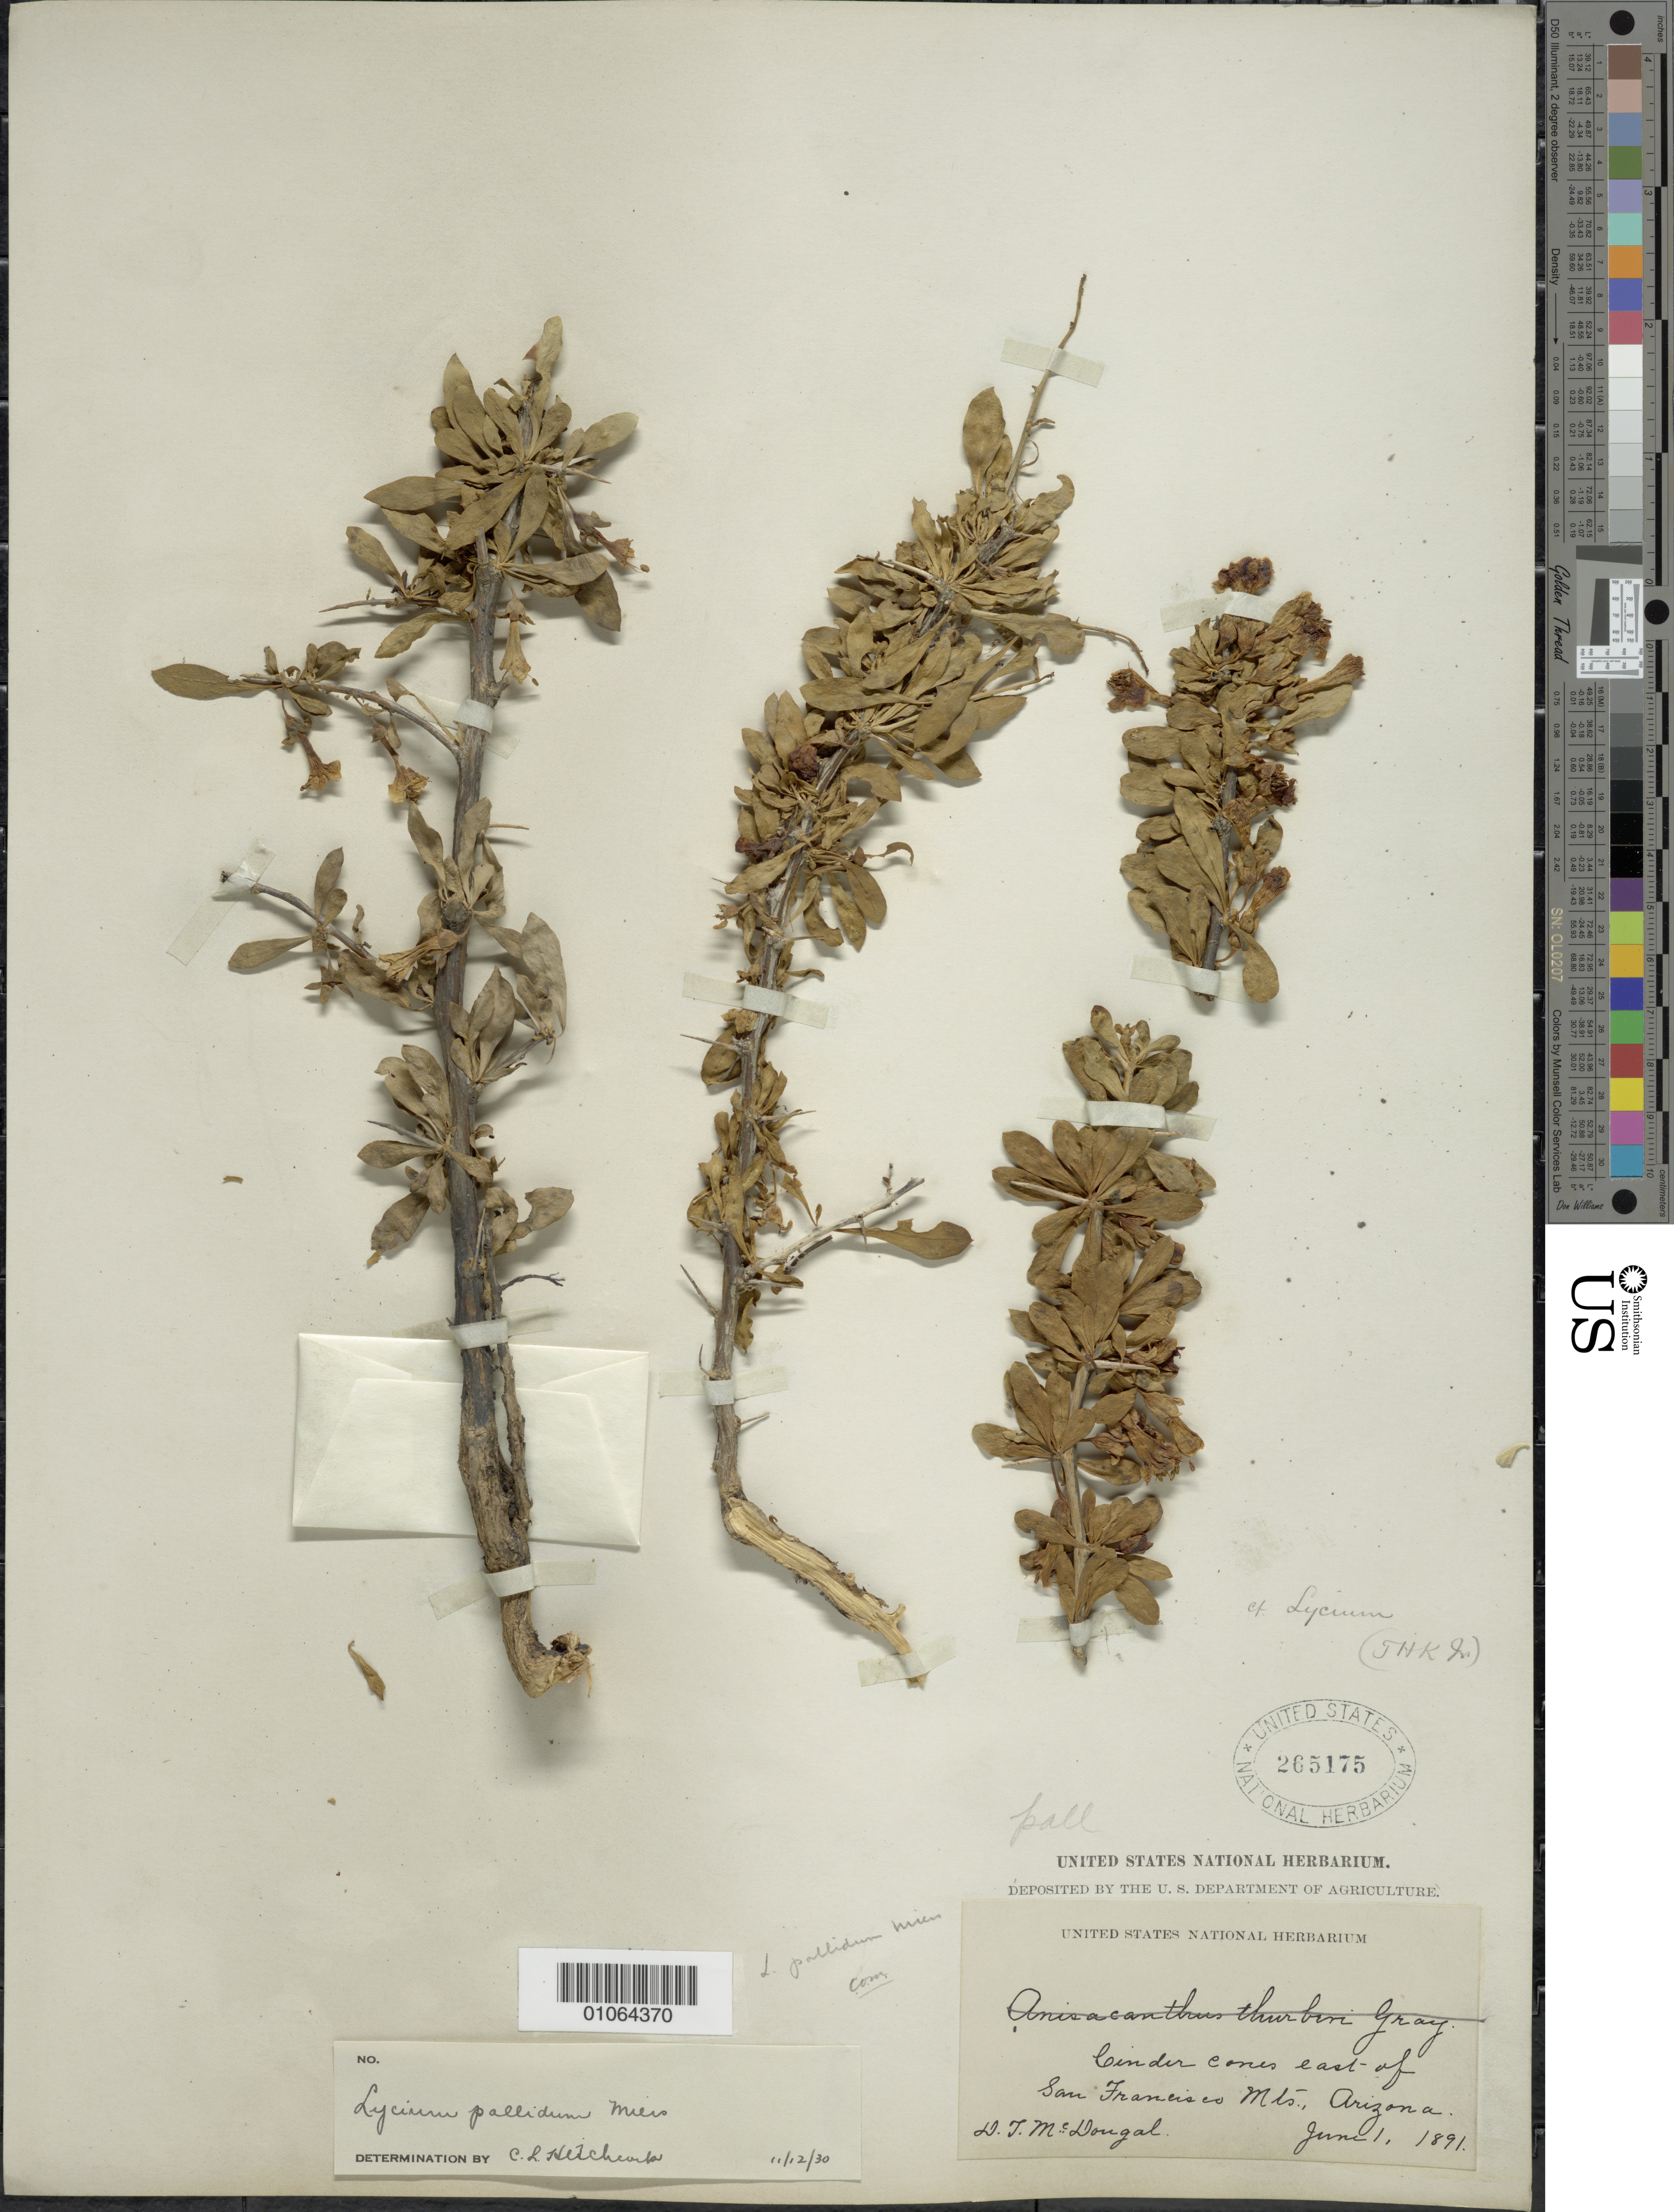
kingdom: Plantae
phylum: Tracheophyta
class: Magnoliopsida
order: Solanales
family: Solanaceae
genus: Lycium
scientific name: Lycium pallidum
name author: Miers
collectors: D. Mcdougal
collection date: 1891-06-01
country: United States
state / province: Arizona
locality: Center cones east of San Francisco Mts.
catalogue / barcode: US 265175